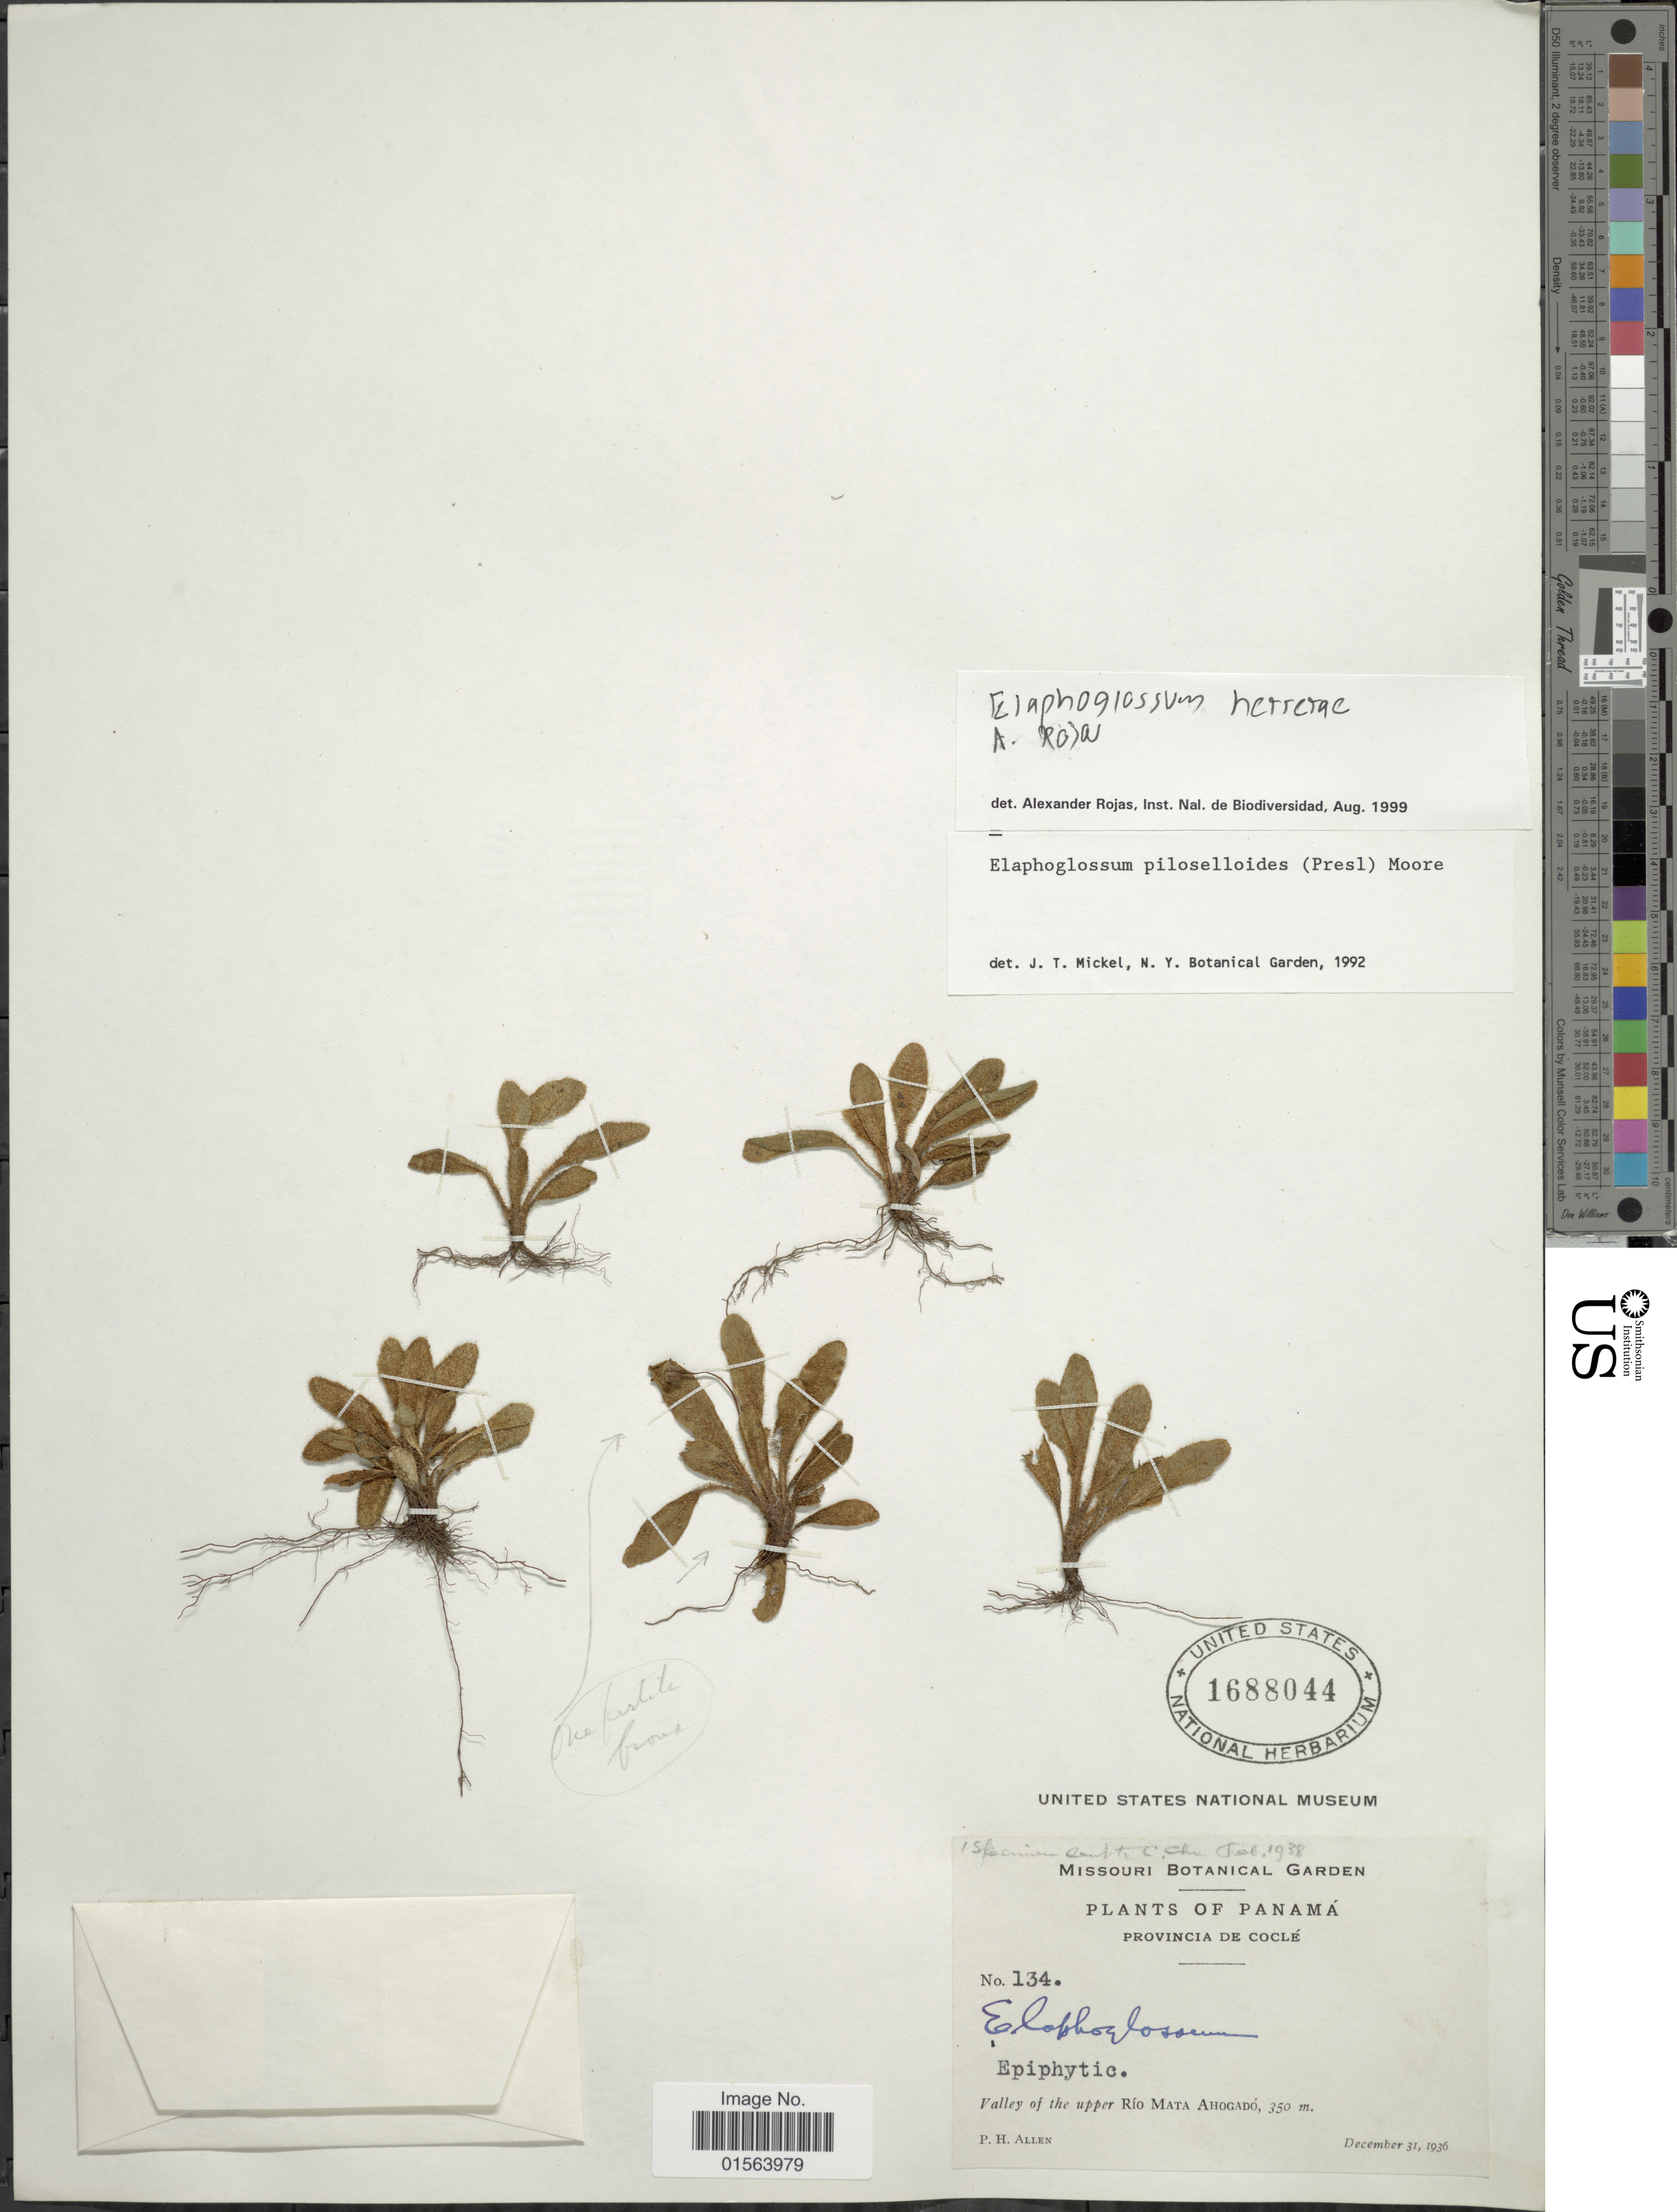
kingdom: Plantae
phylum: Tracheophyta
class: Polypodiopsida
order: Polypodiales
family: Dryopteridaceae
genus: Elaphoglossum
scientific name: Elaphoglossum herrerae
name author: A. Rojas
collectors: P. H. Allen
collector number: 134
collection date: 1936-12-31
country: Panama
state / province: Coclé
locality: Provincia de Cocle, Valley of the upper Rio Mata Ahogado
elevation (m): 350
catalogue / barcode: US 1688044